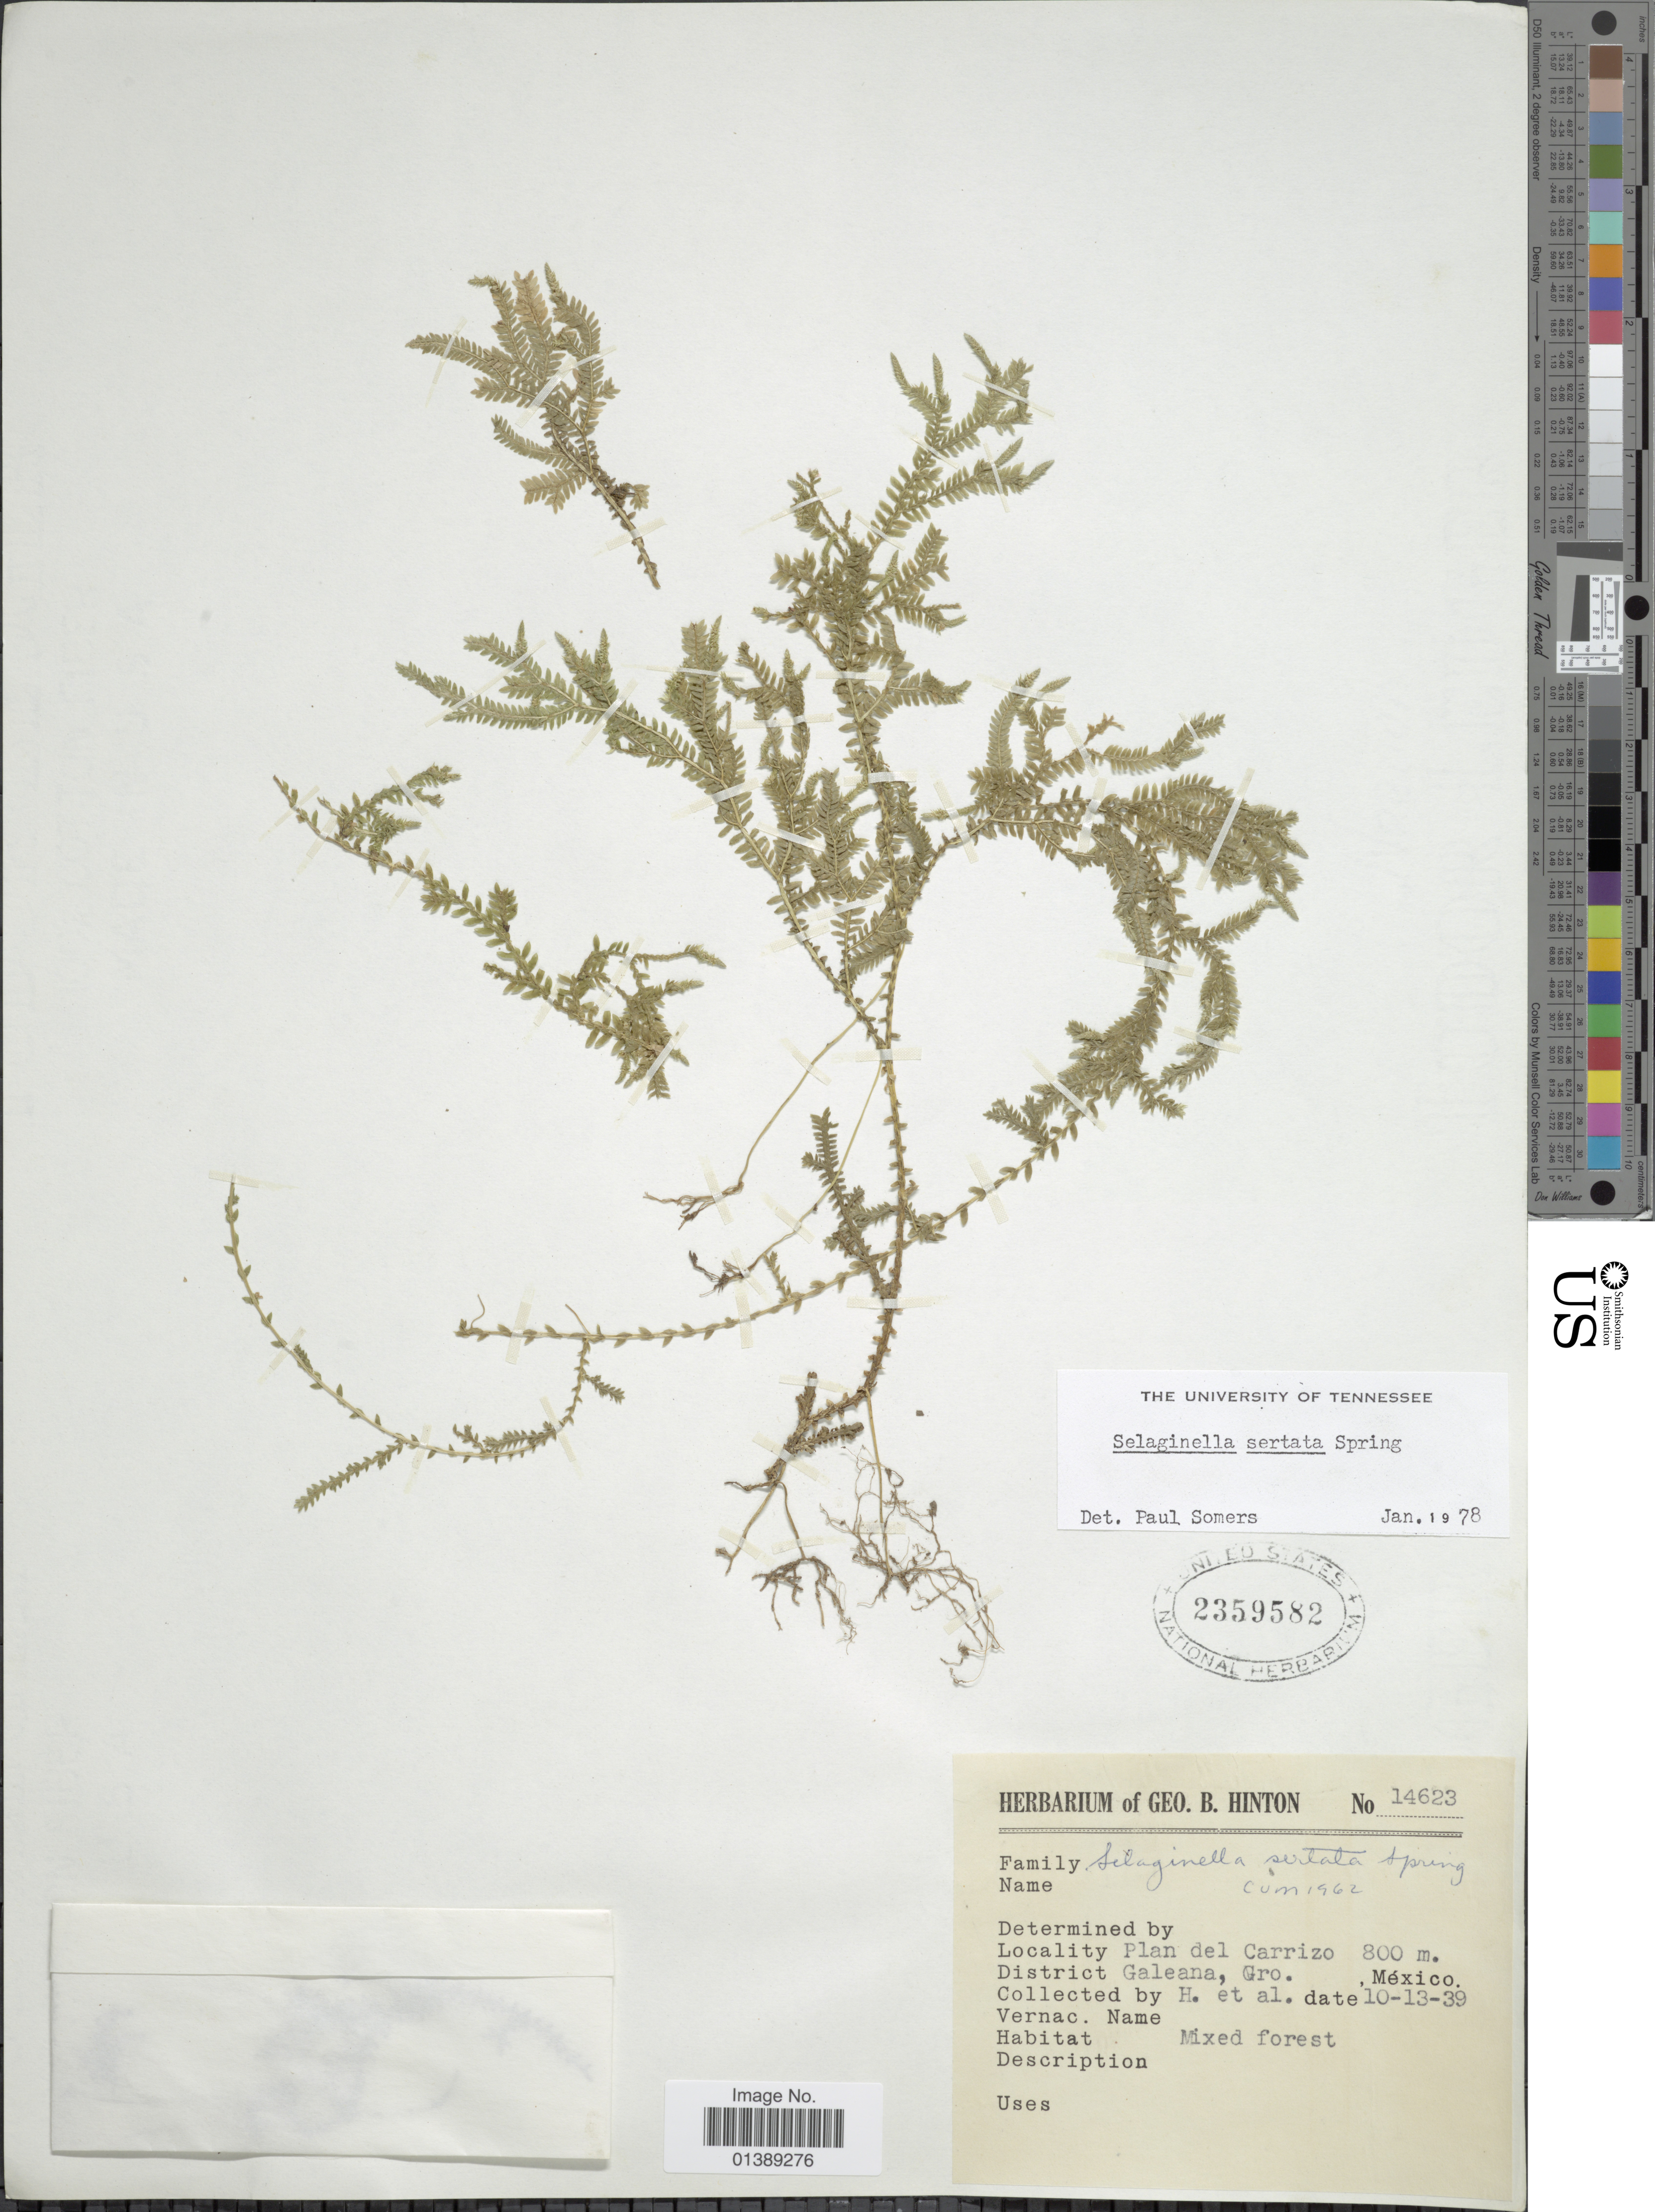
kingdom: Plantae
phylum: Tracheophyta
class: Lycopodiopsida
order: Selaginellales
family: Selaginellaceae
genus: Selaginella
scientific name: Selaginella sertata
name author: Spring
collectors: G. B. Hinton & et al.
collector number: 14623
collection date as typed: Transcribed d/m/y: 13/10/39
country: Mexico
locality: Plan del Carrizo, District Galeana, Gro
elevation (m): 800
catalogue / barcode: US 2359582